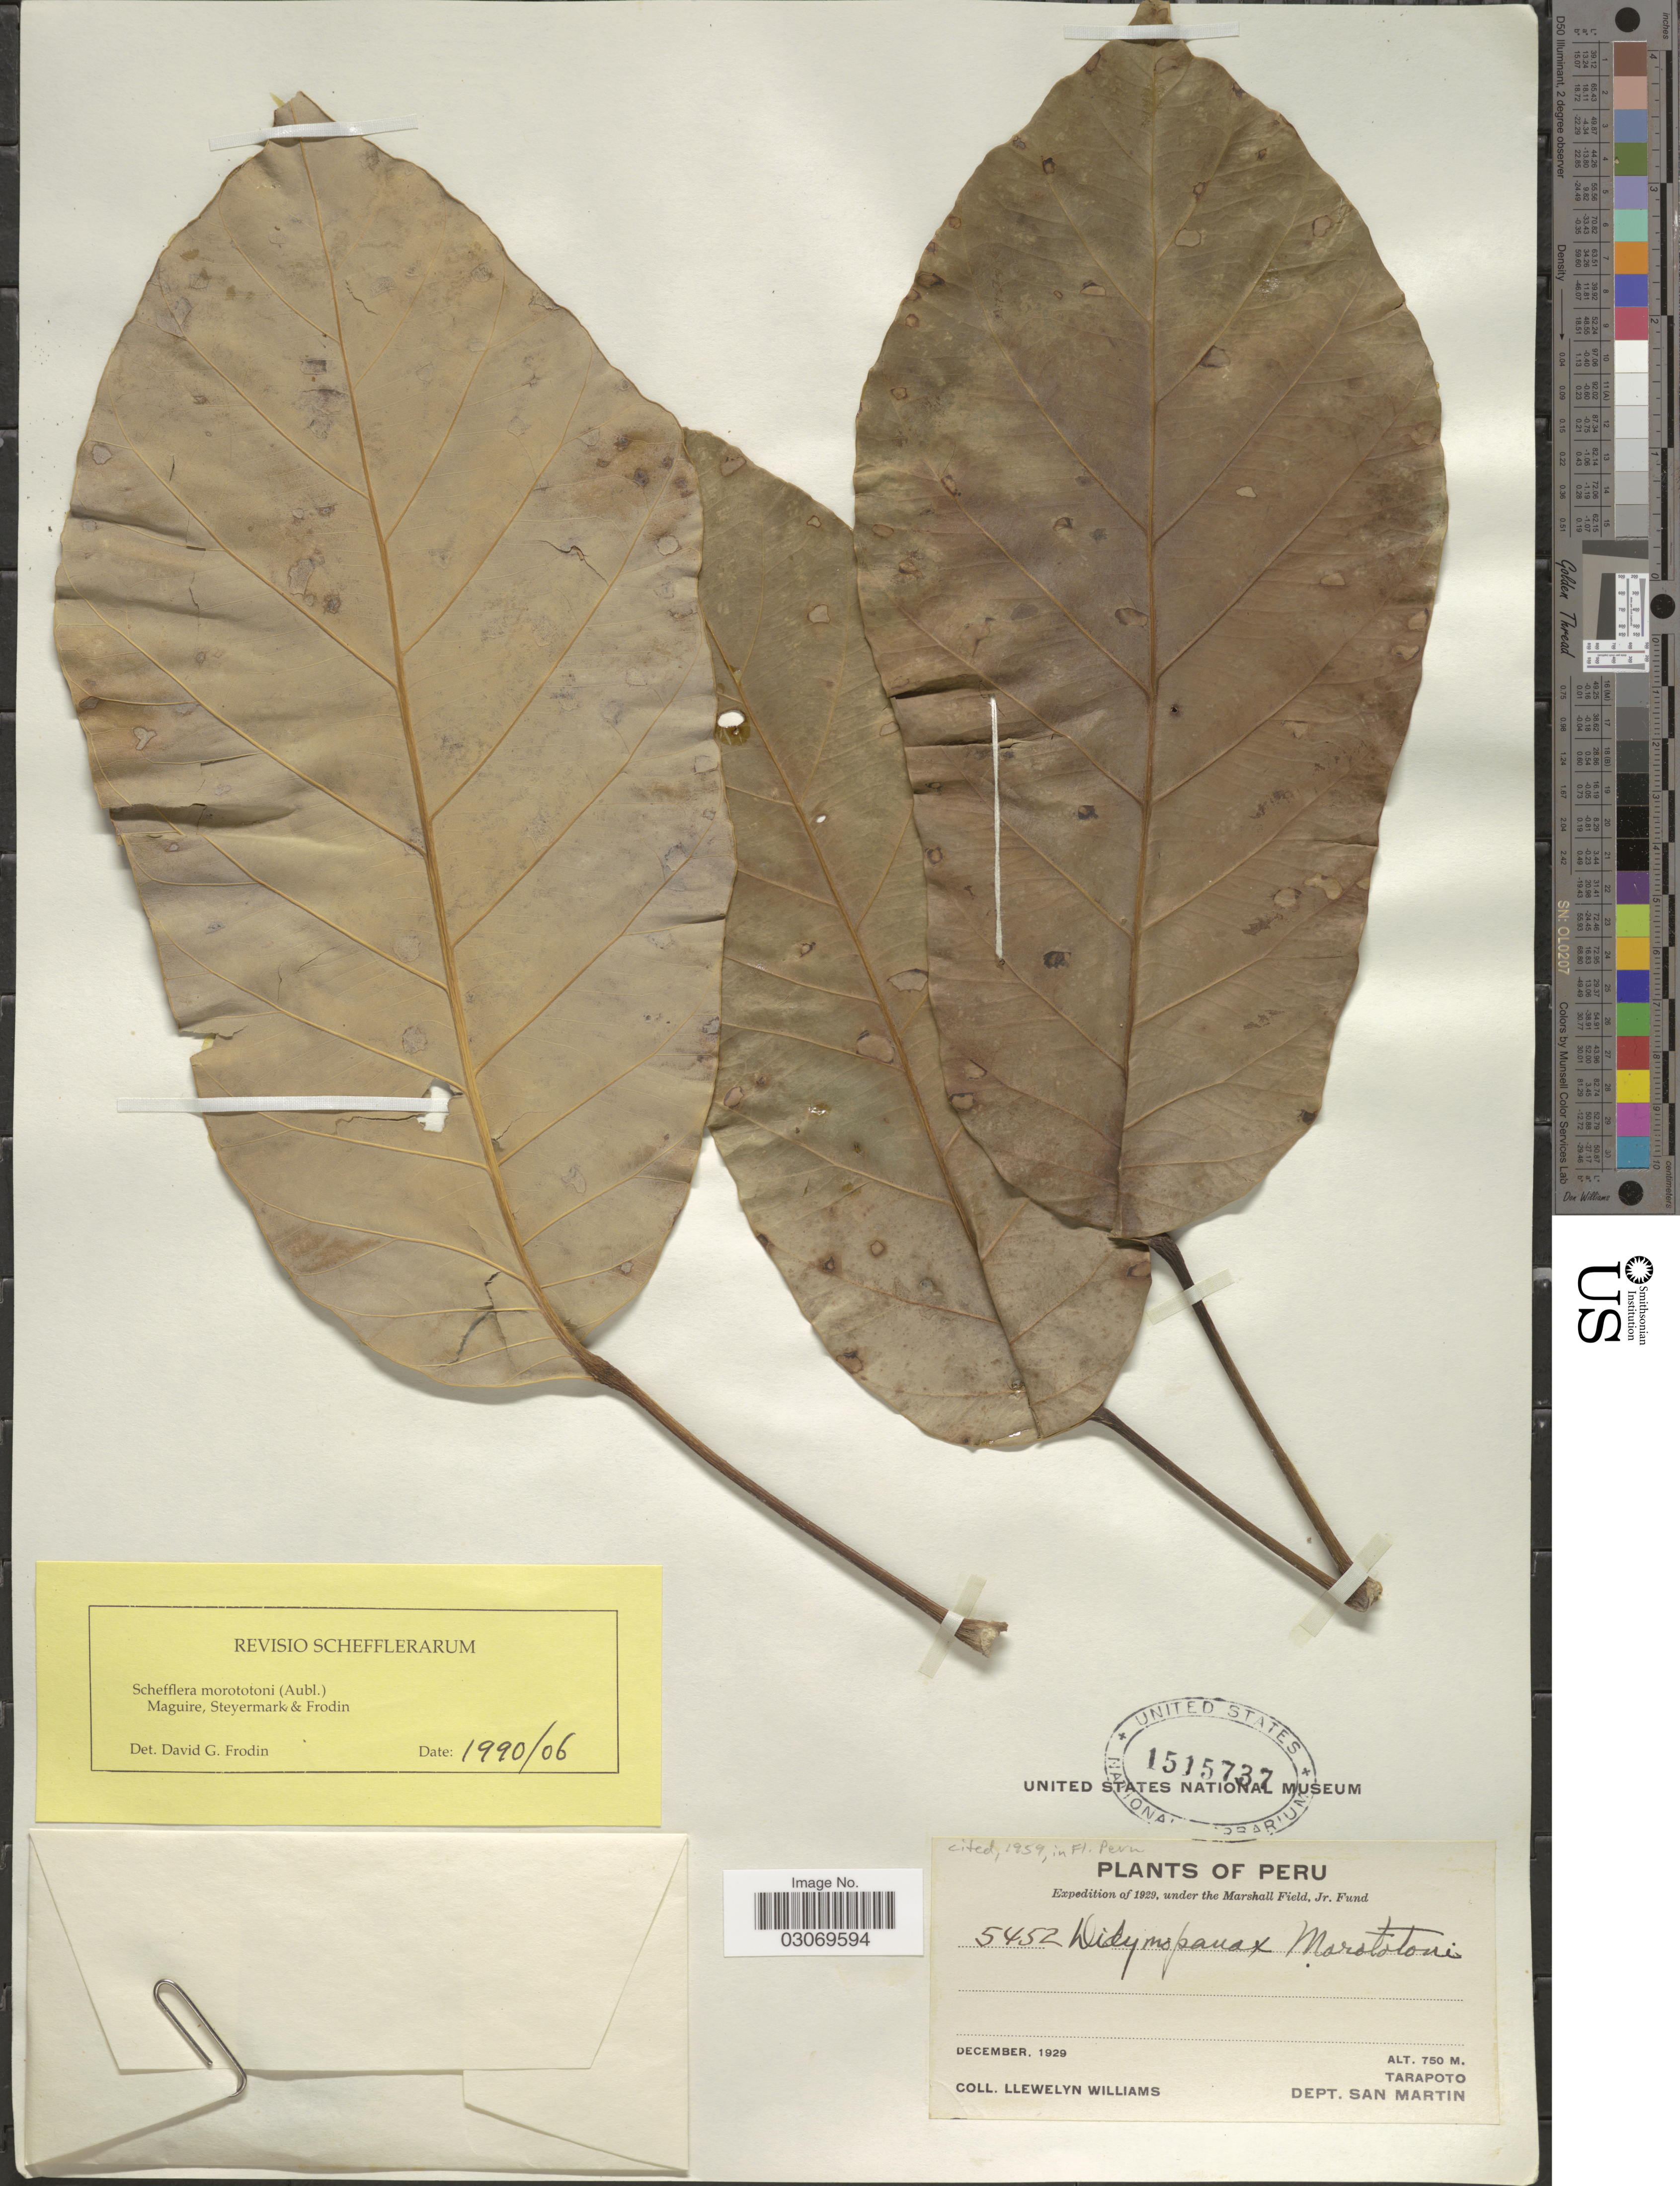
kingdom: Plantae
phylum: Tracheophyta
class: Magnoliopsida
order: Apiales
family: Araliaceae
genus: Schefflera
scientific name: Schefflera morototoni (Aubl.) Maguire, Steyerm. & Frodin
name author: (Aubl.) Maguire et al.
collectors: Ll. Williams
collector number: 5452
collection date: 1929-12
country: Peru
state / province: San Martín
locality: Tarapoto, Dept. San Martin.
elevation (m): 750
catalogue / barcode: US 1515737